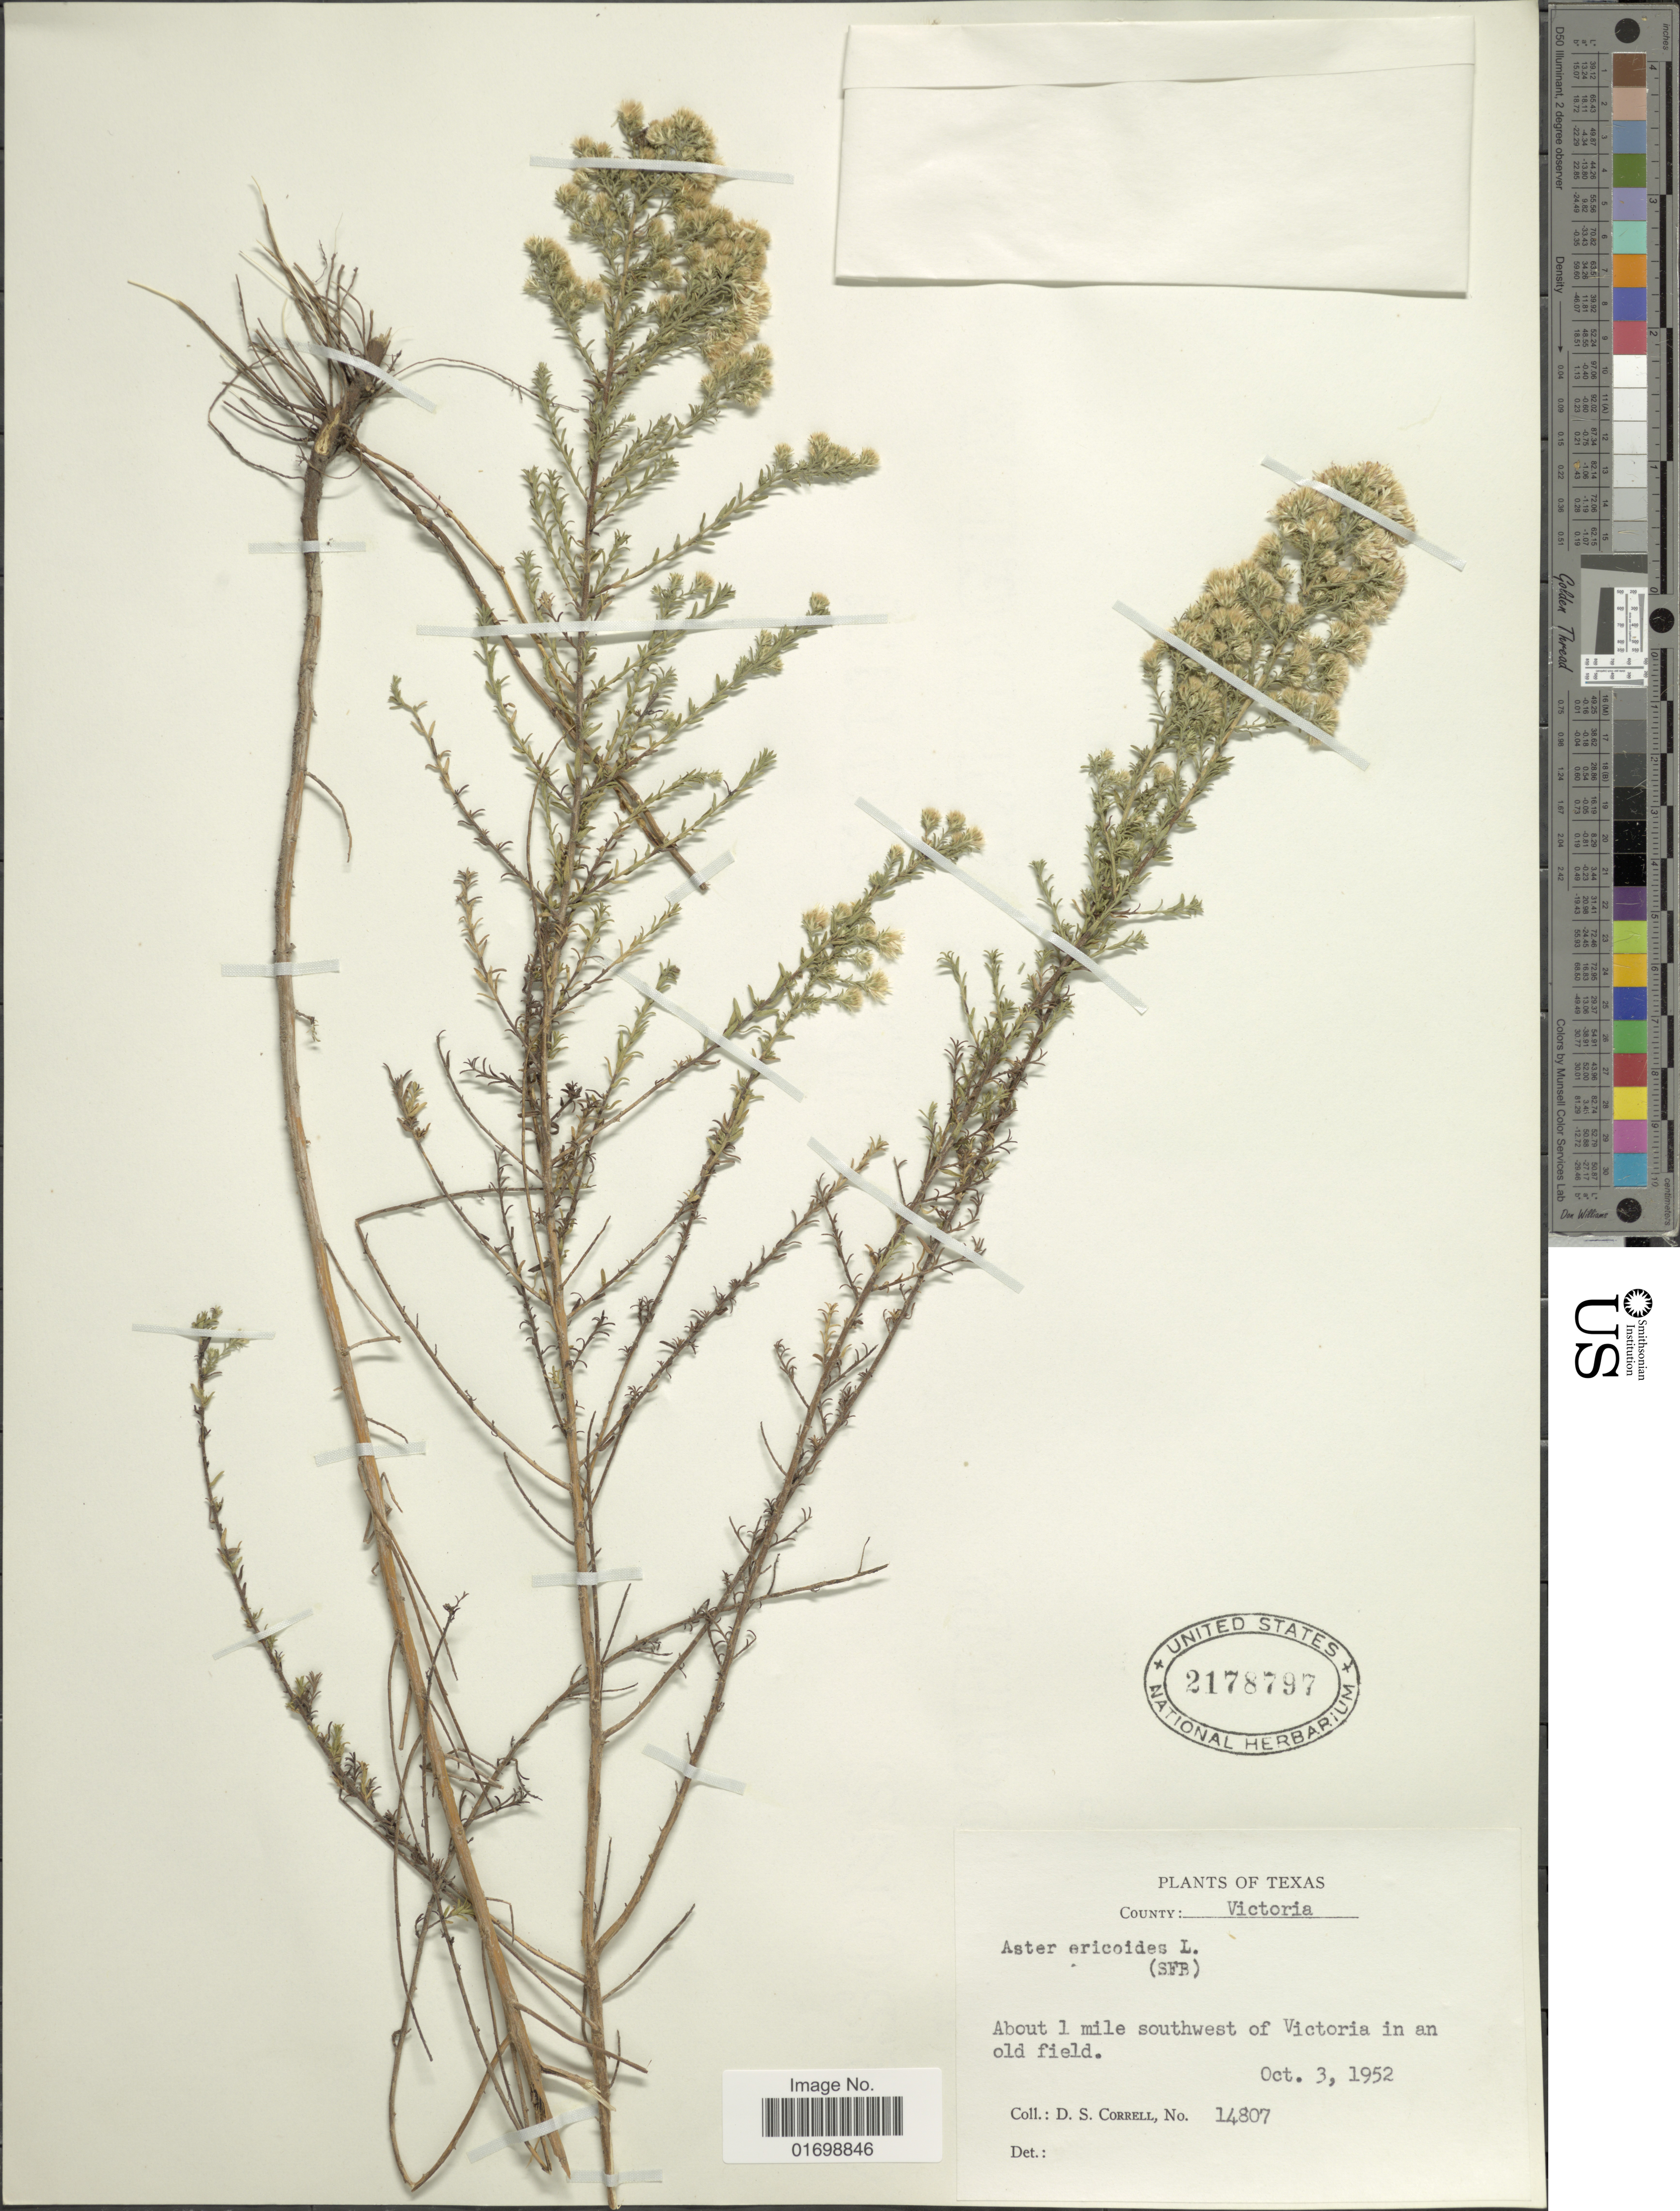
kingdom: Plantae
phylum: Tracheophyta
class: Magnoliopsida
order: Asterales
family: Asteraceae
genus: Symphyotrichum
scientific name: Symphyotrichum ericoides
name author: (L.) G.L. Nesom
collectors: D. S. Correll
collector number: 14807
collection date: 1952-10-03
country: United States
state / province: Texas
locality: County: Victoria, about 1 mile southwest of Victoria in an old field.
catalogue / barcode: US 2178797